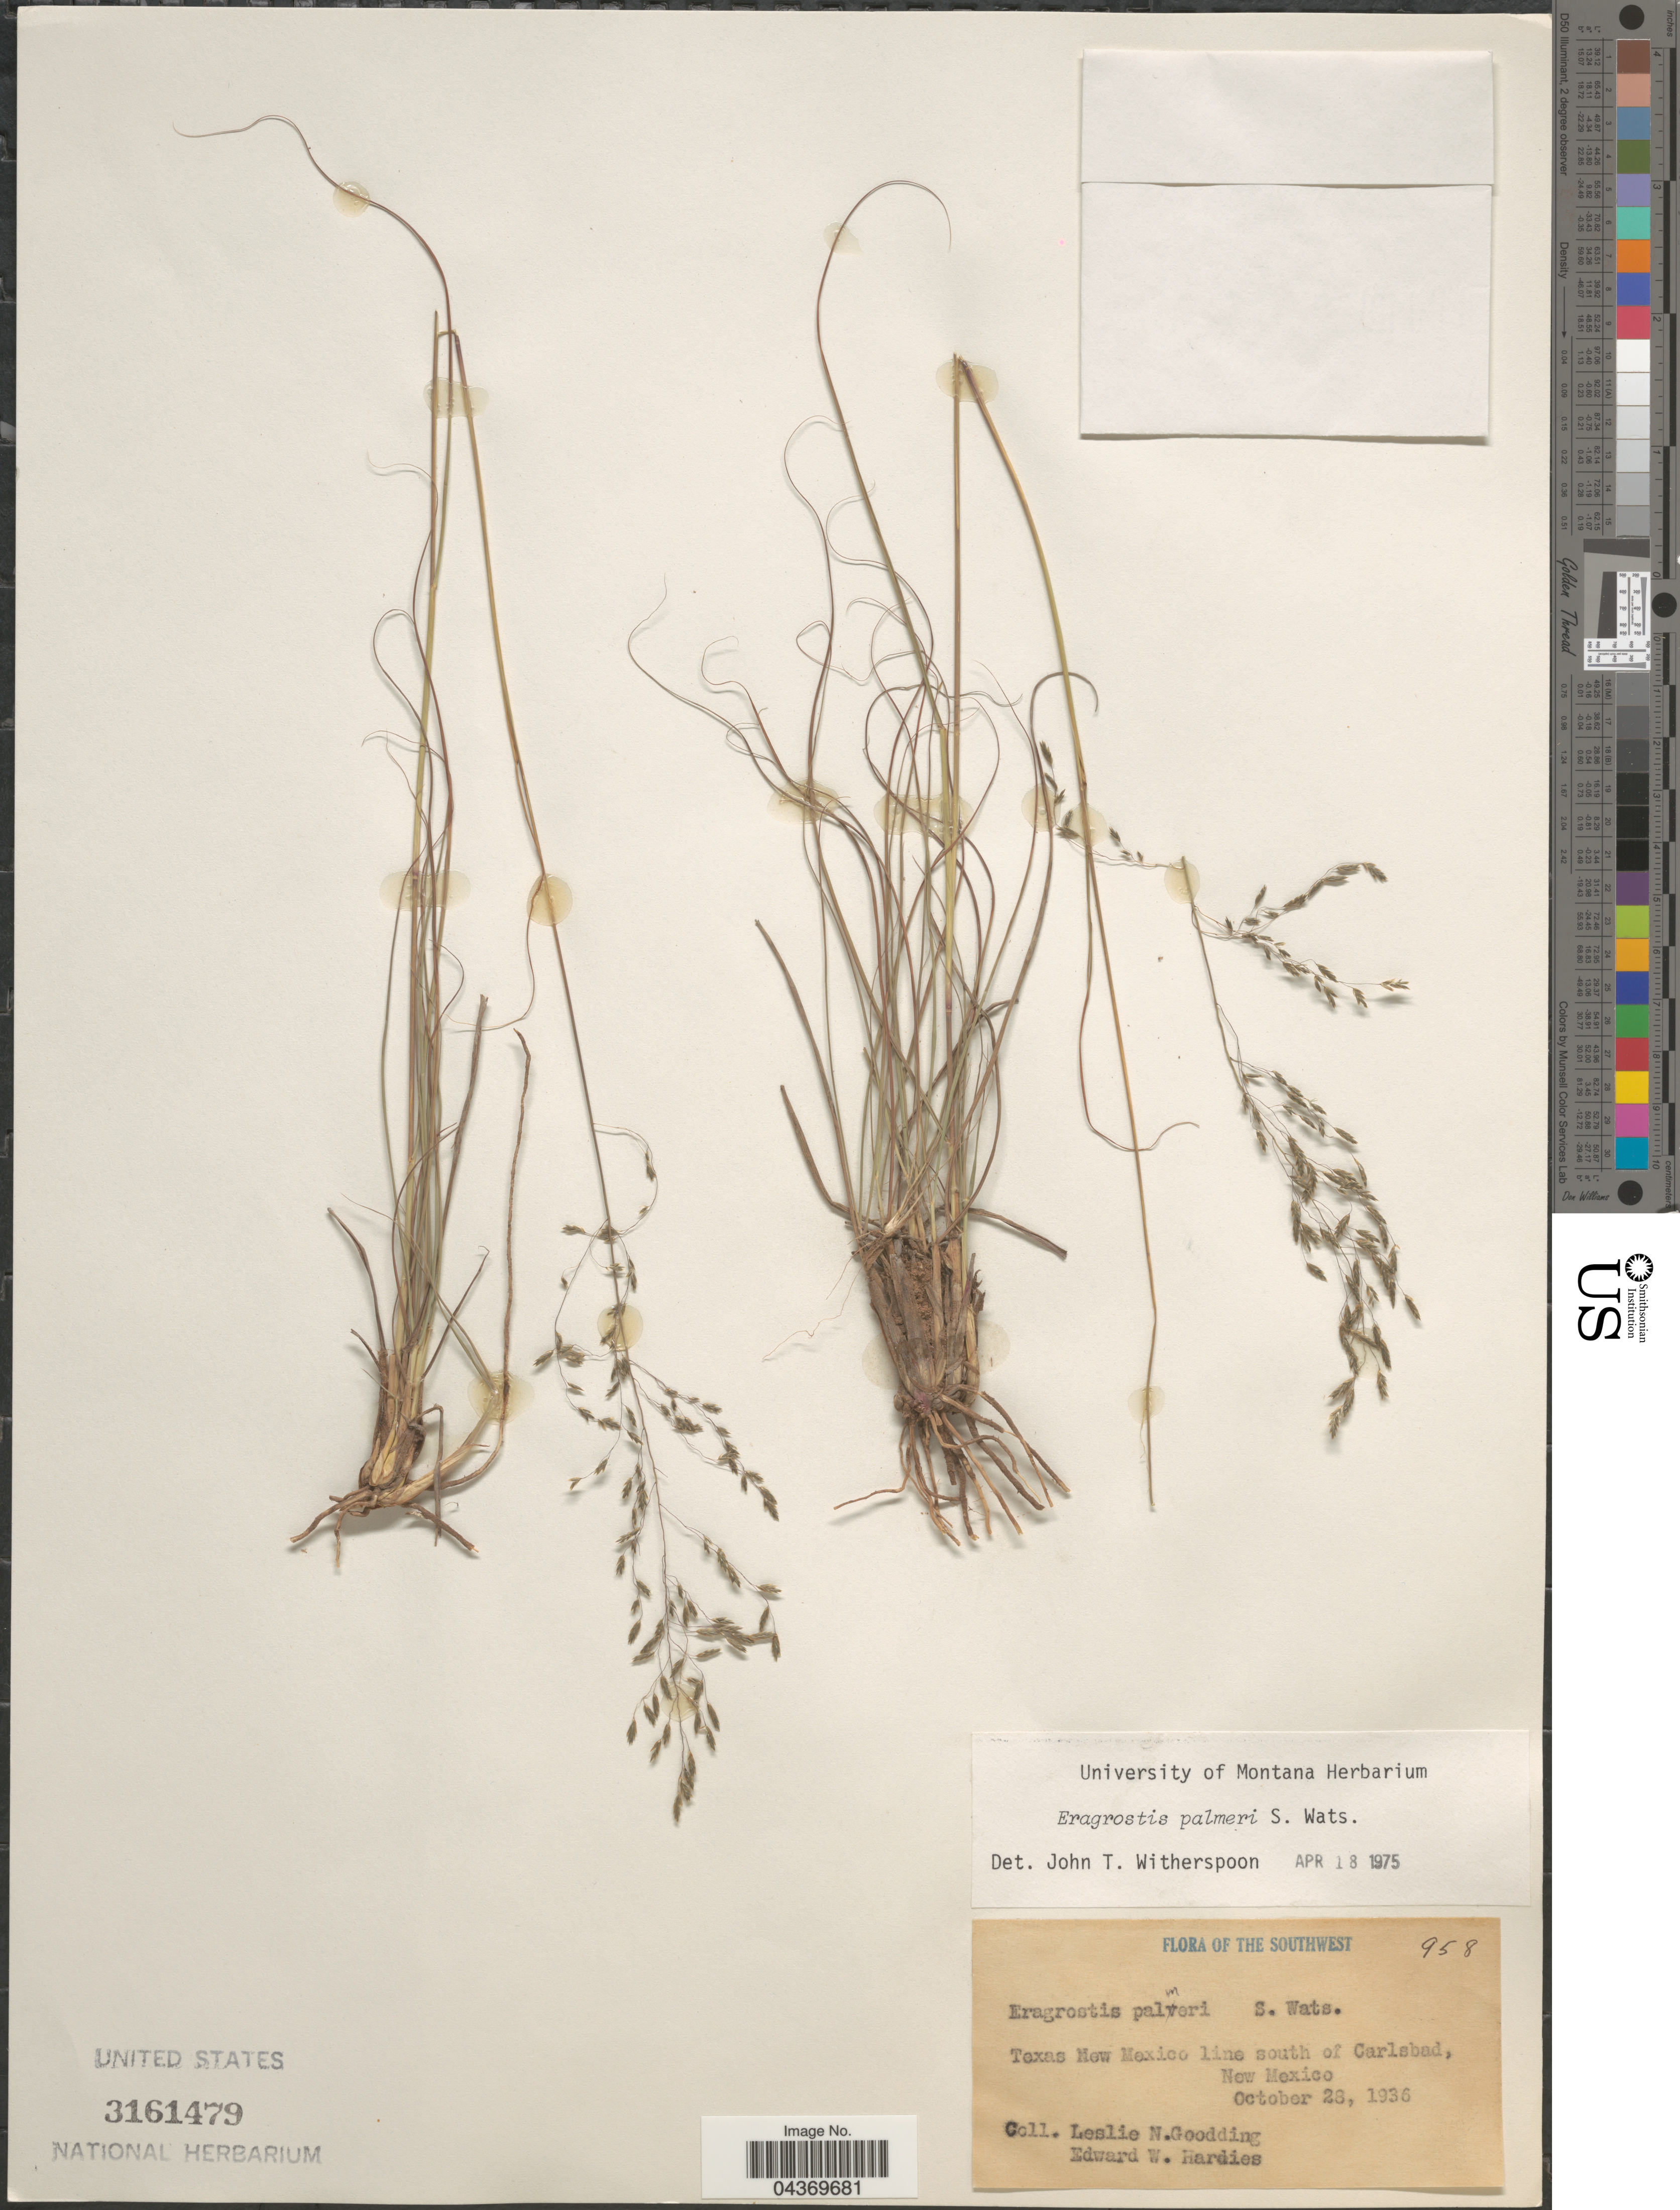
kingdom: Plantae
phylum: Tracheophyta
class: Liliopsida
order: Poales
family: Poaceae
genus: Eragrostis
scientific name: Eragrostis palmeri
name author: S. Watson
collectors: L. N. Goodding & E. Hardies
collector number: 958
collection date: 1936-10-28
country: United States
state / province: New Mexico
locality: Southwest. Texas New Mexico line south of Carlsbad.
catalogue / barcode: US 3161479